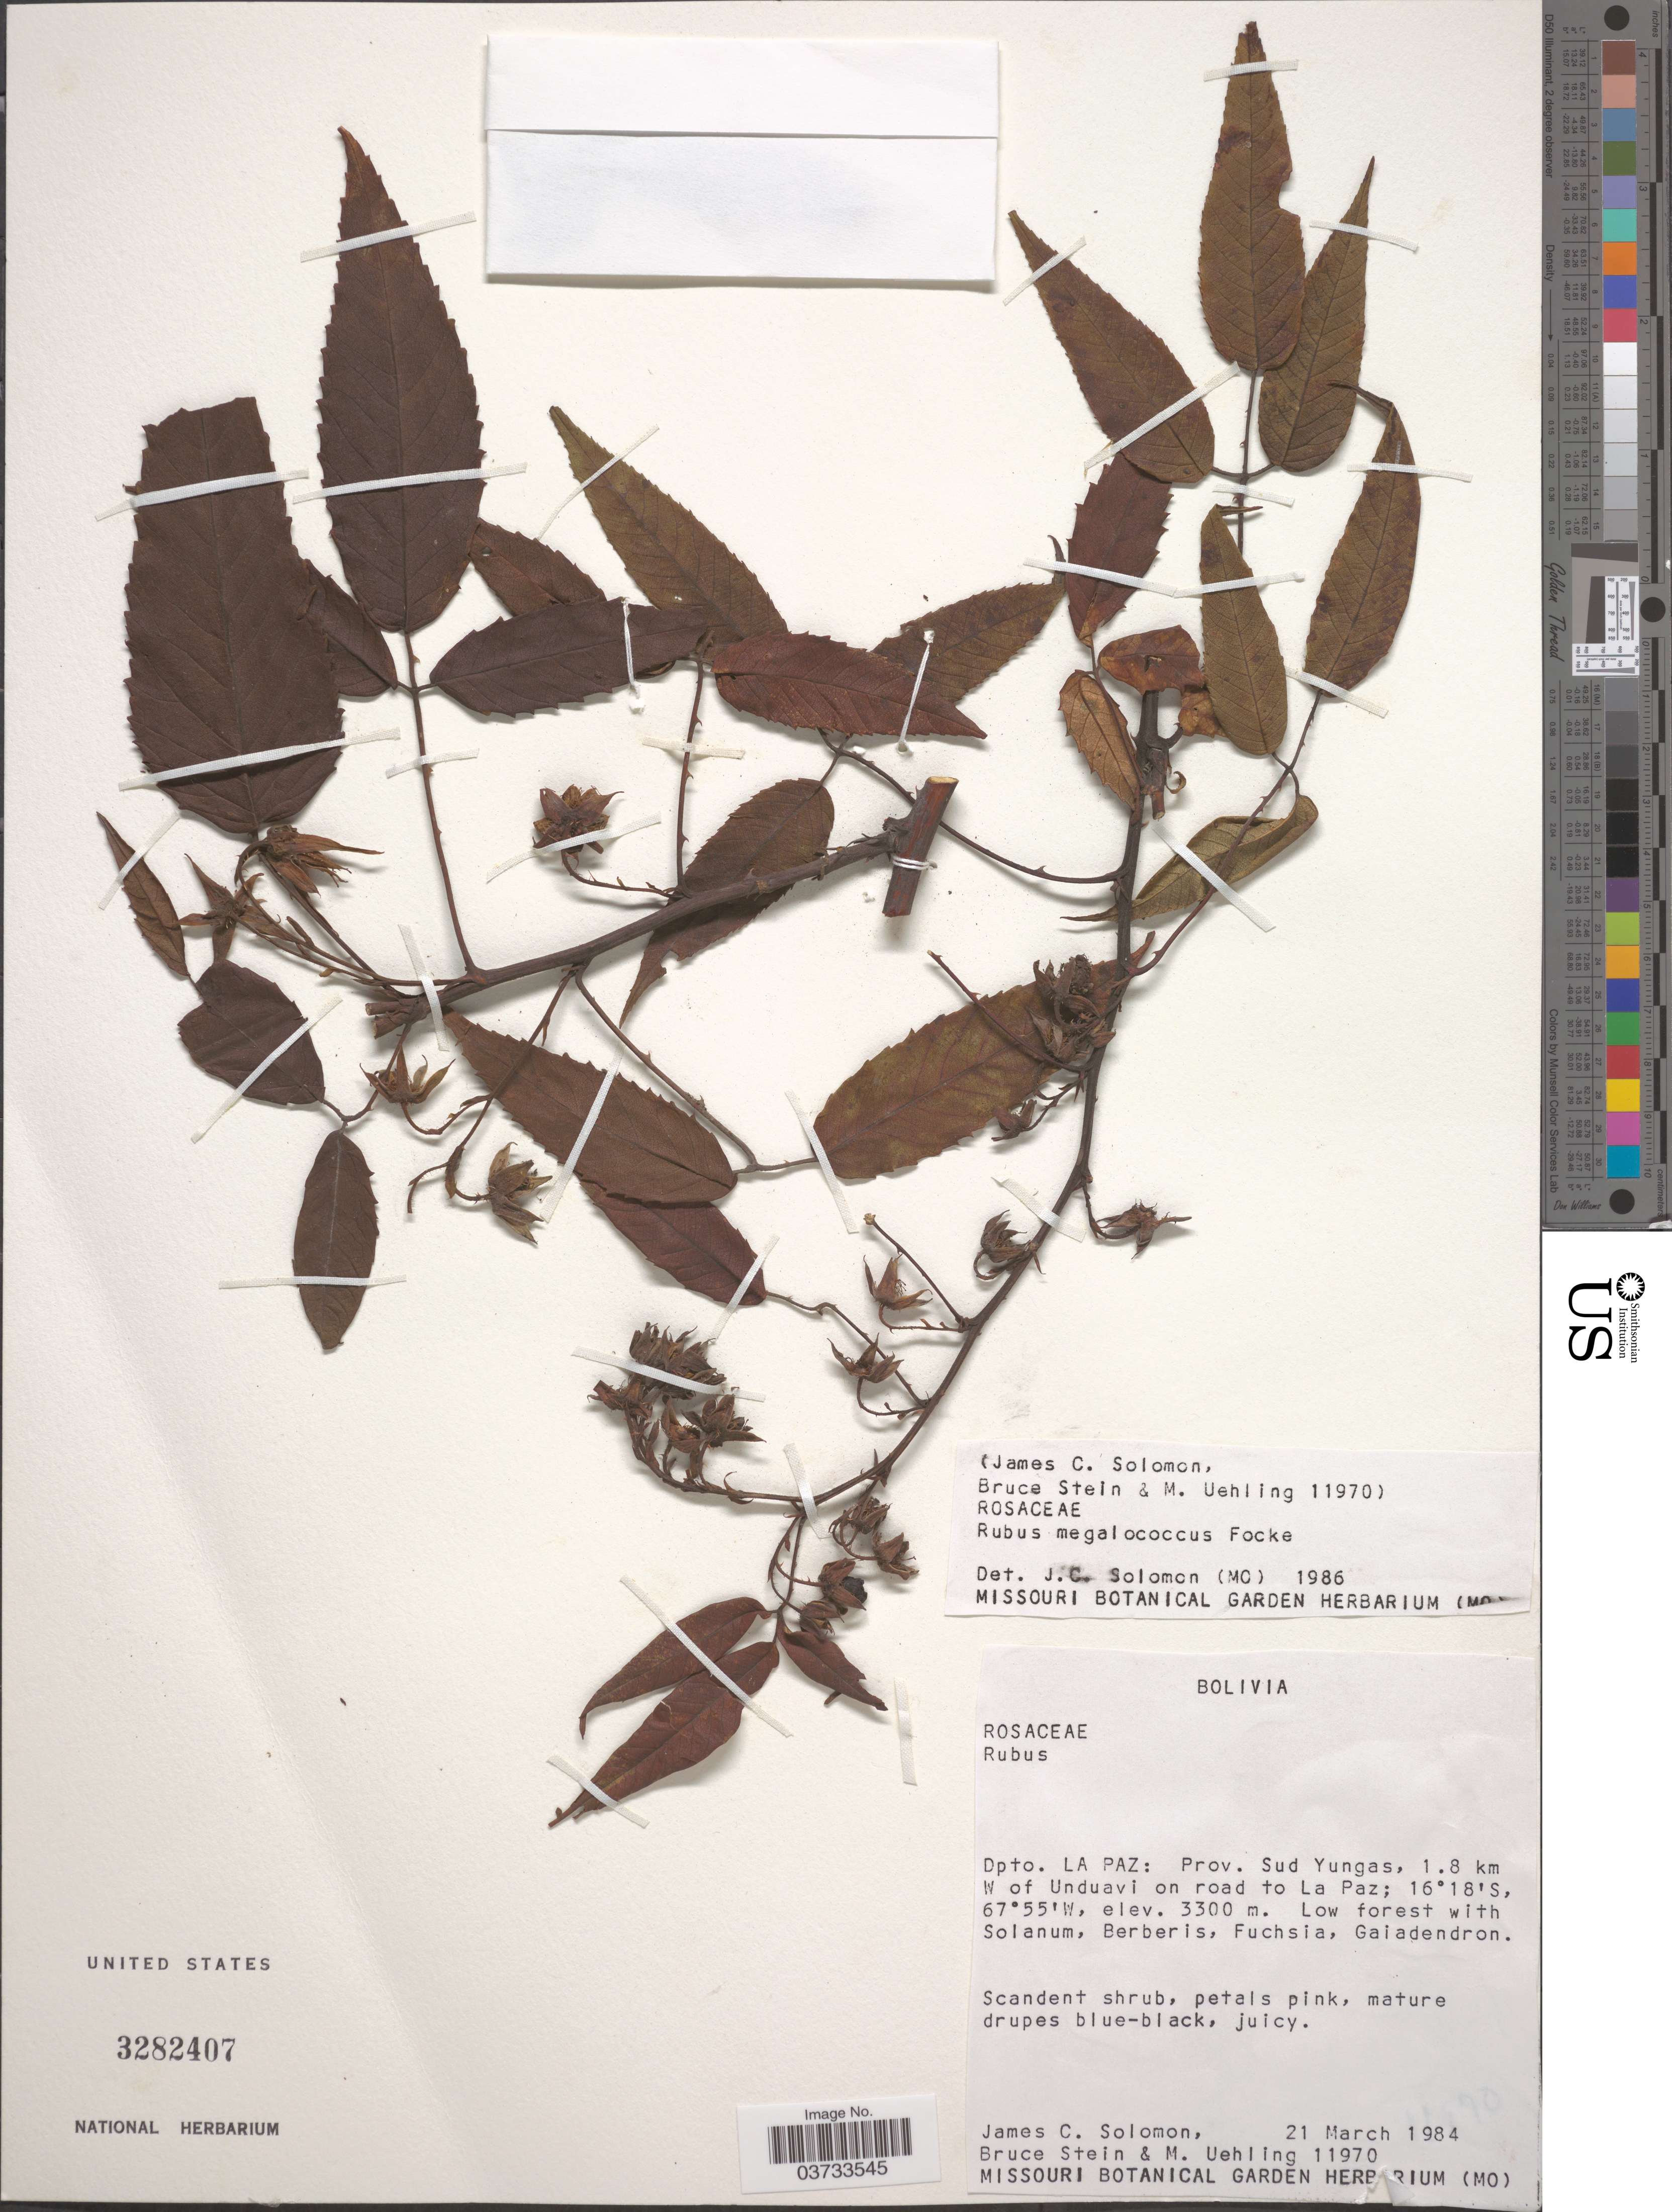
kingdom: Plantae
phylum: Tracheophyta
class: Magnoliopsida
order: Rosales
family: Rosaceae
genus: Rubus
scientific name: Rubus megalococcus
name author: Focke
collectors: J. C. Solomon, B. A. Stein & M. Uehling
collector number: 11970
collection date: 1984-03-21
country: Bolivia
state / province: La Paz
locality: Dpto. La Paz: Prov. Sud Yungas, 1.8 km W of Unduavi on road to La Paz.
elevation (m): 3300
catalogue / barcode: US 3282407